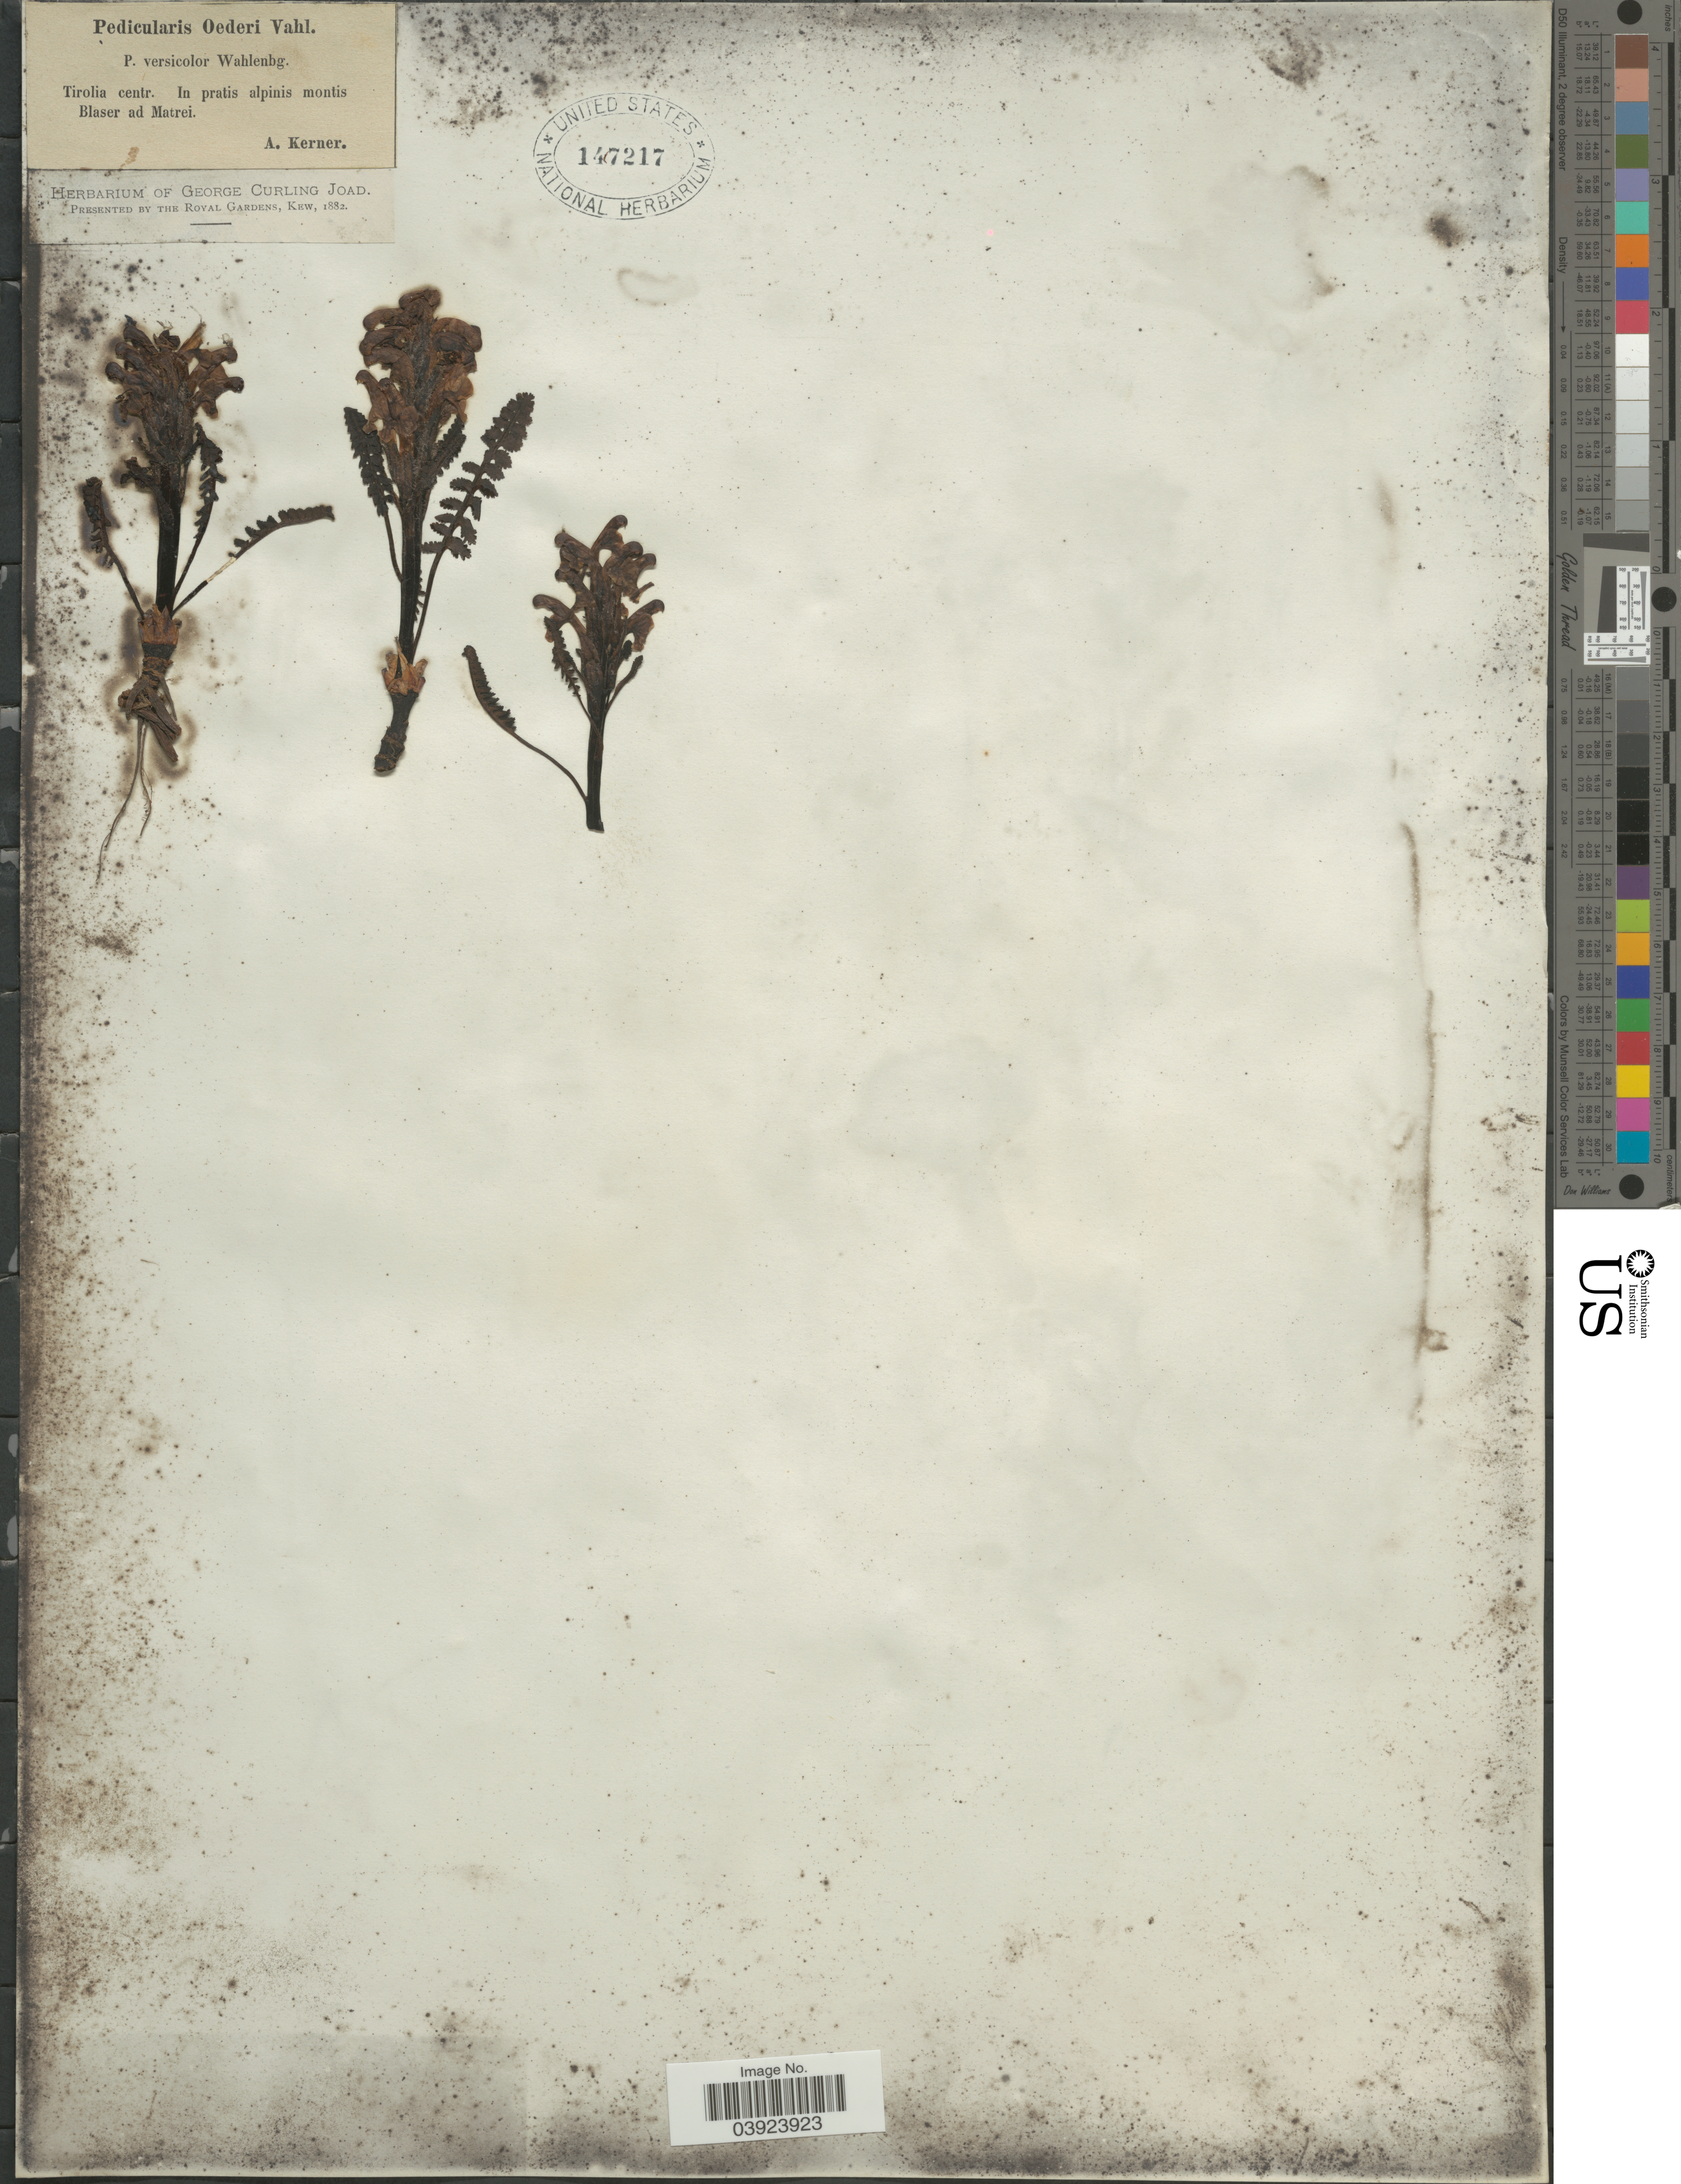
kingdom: Plantae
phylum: Tracheophyta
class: Magnoliopsida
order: Lamiales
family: Orobanchaceae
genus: Pedicularis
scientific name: Pedicularis oederi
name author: Vahl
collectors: A. Kerner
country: Austria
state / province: Tirol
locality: Tirolia centr. In pratis alpinis montis Blaser ad Matrei.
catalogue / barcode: US 147217